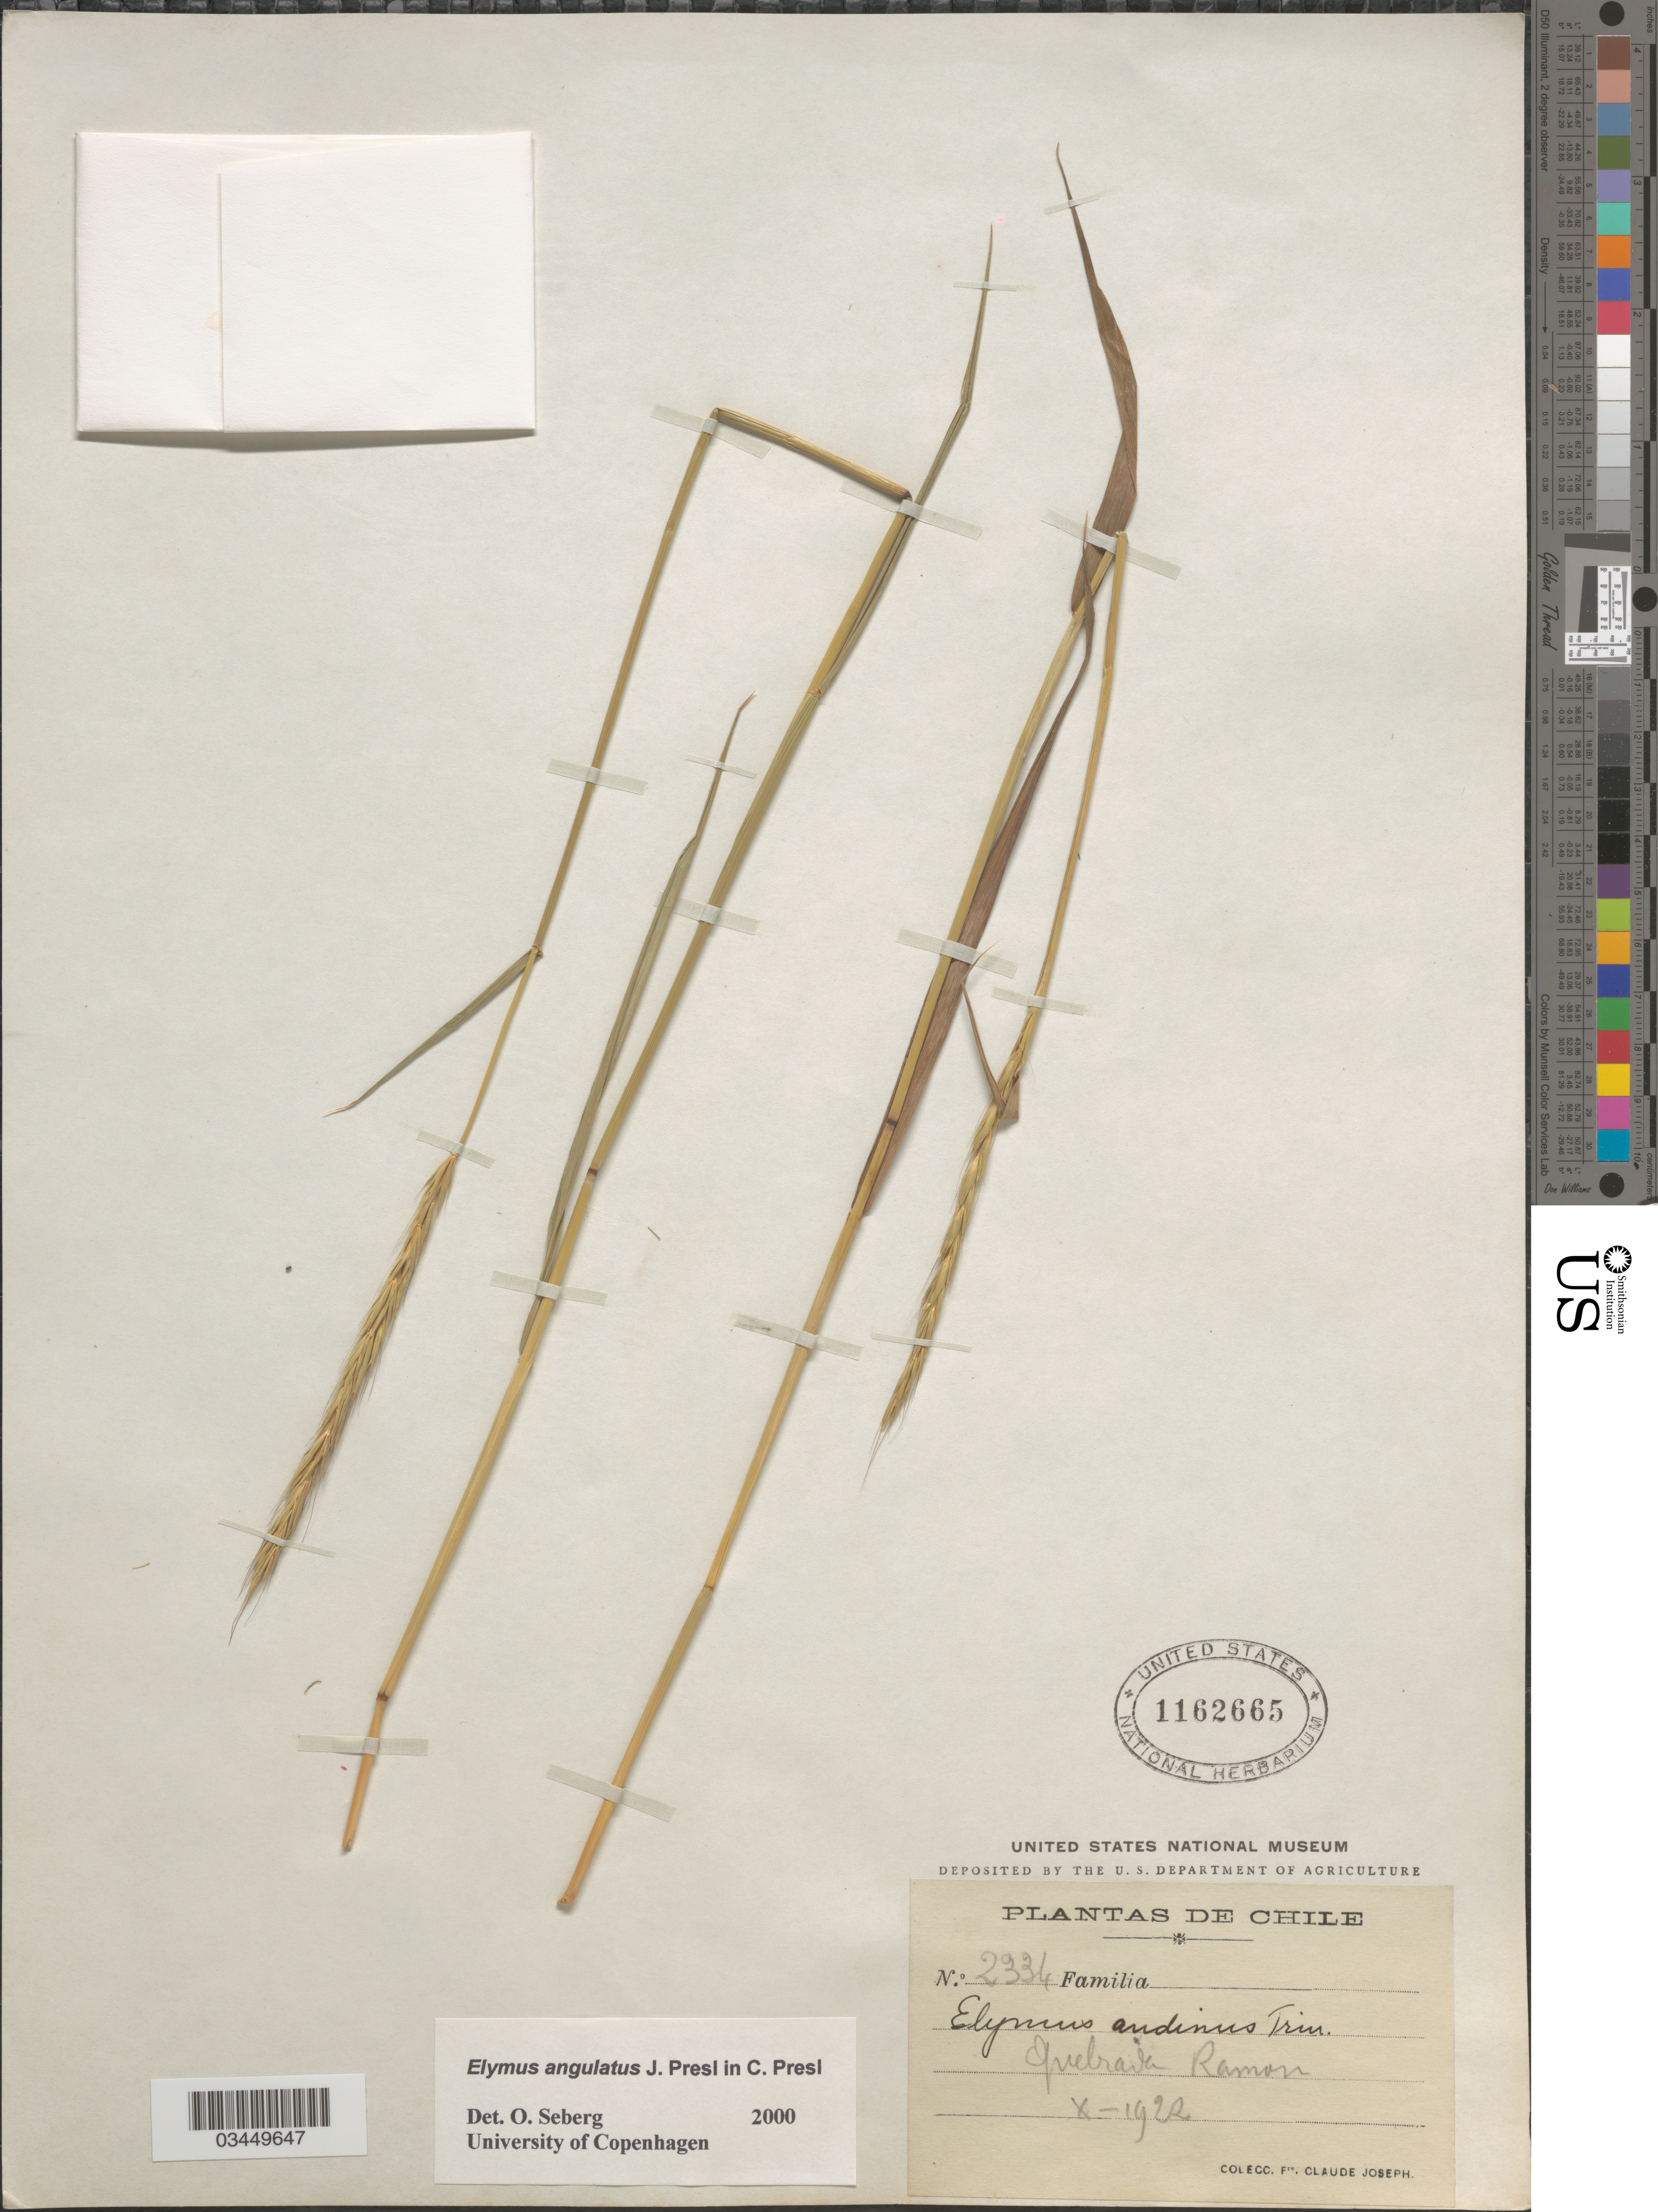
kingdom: Plantae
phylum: Tracheophyta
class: Liliopsida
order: Poales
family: Poaceae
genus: Elymus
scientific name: Elymus angulatus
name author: J. Presl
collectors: Bro. Claude-Joseph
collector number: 2334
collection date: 1922-10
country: Chile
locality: Quebrada Ramon.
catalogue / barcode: US 1162665